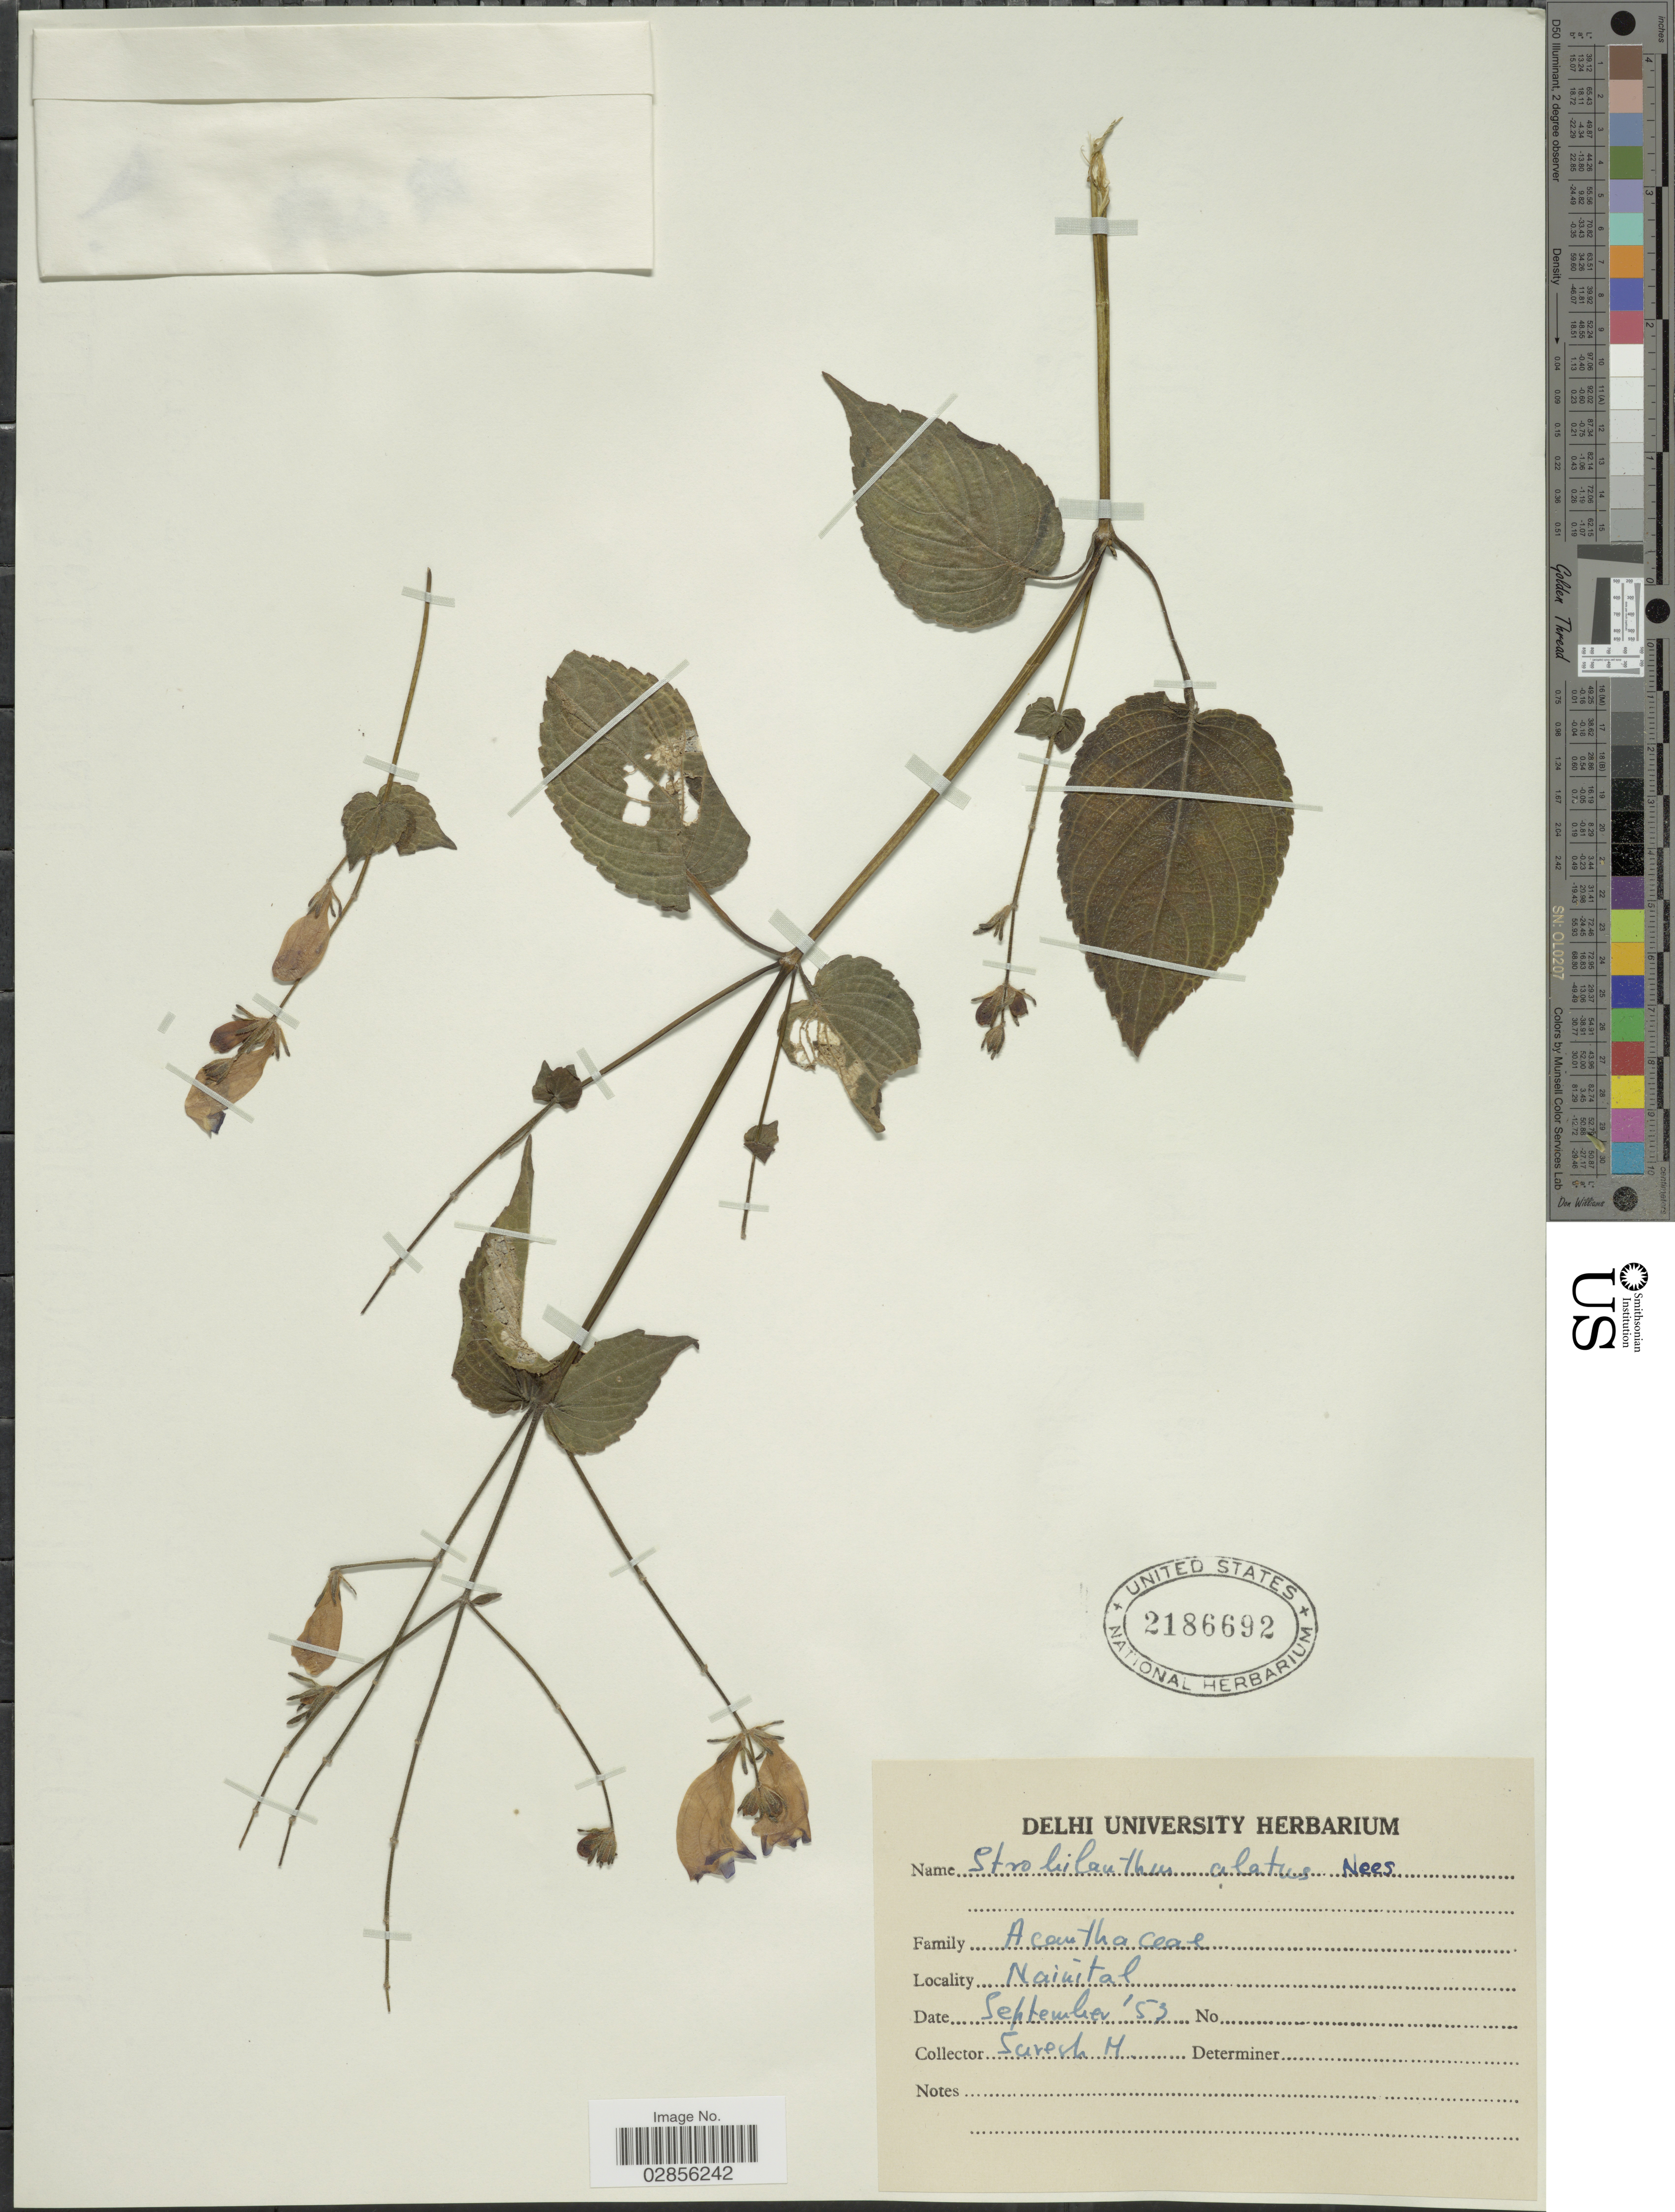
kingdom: Plantae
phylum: Tracheophyta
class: Magnoliopsida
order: Lamiales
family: Acanthaceae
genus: Strobilanthes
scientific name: Strobilanthes attenuata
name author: (Wall. ex Nees) Jacq. ex Nees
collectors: M. Suresh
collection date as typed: Transcribed d/m/y: /9/53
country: India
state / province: Delhi, Capital Territory of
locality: Nainital.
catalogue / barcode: US 2186692